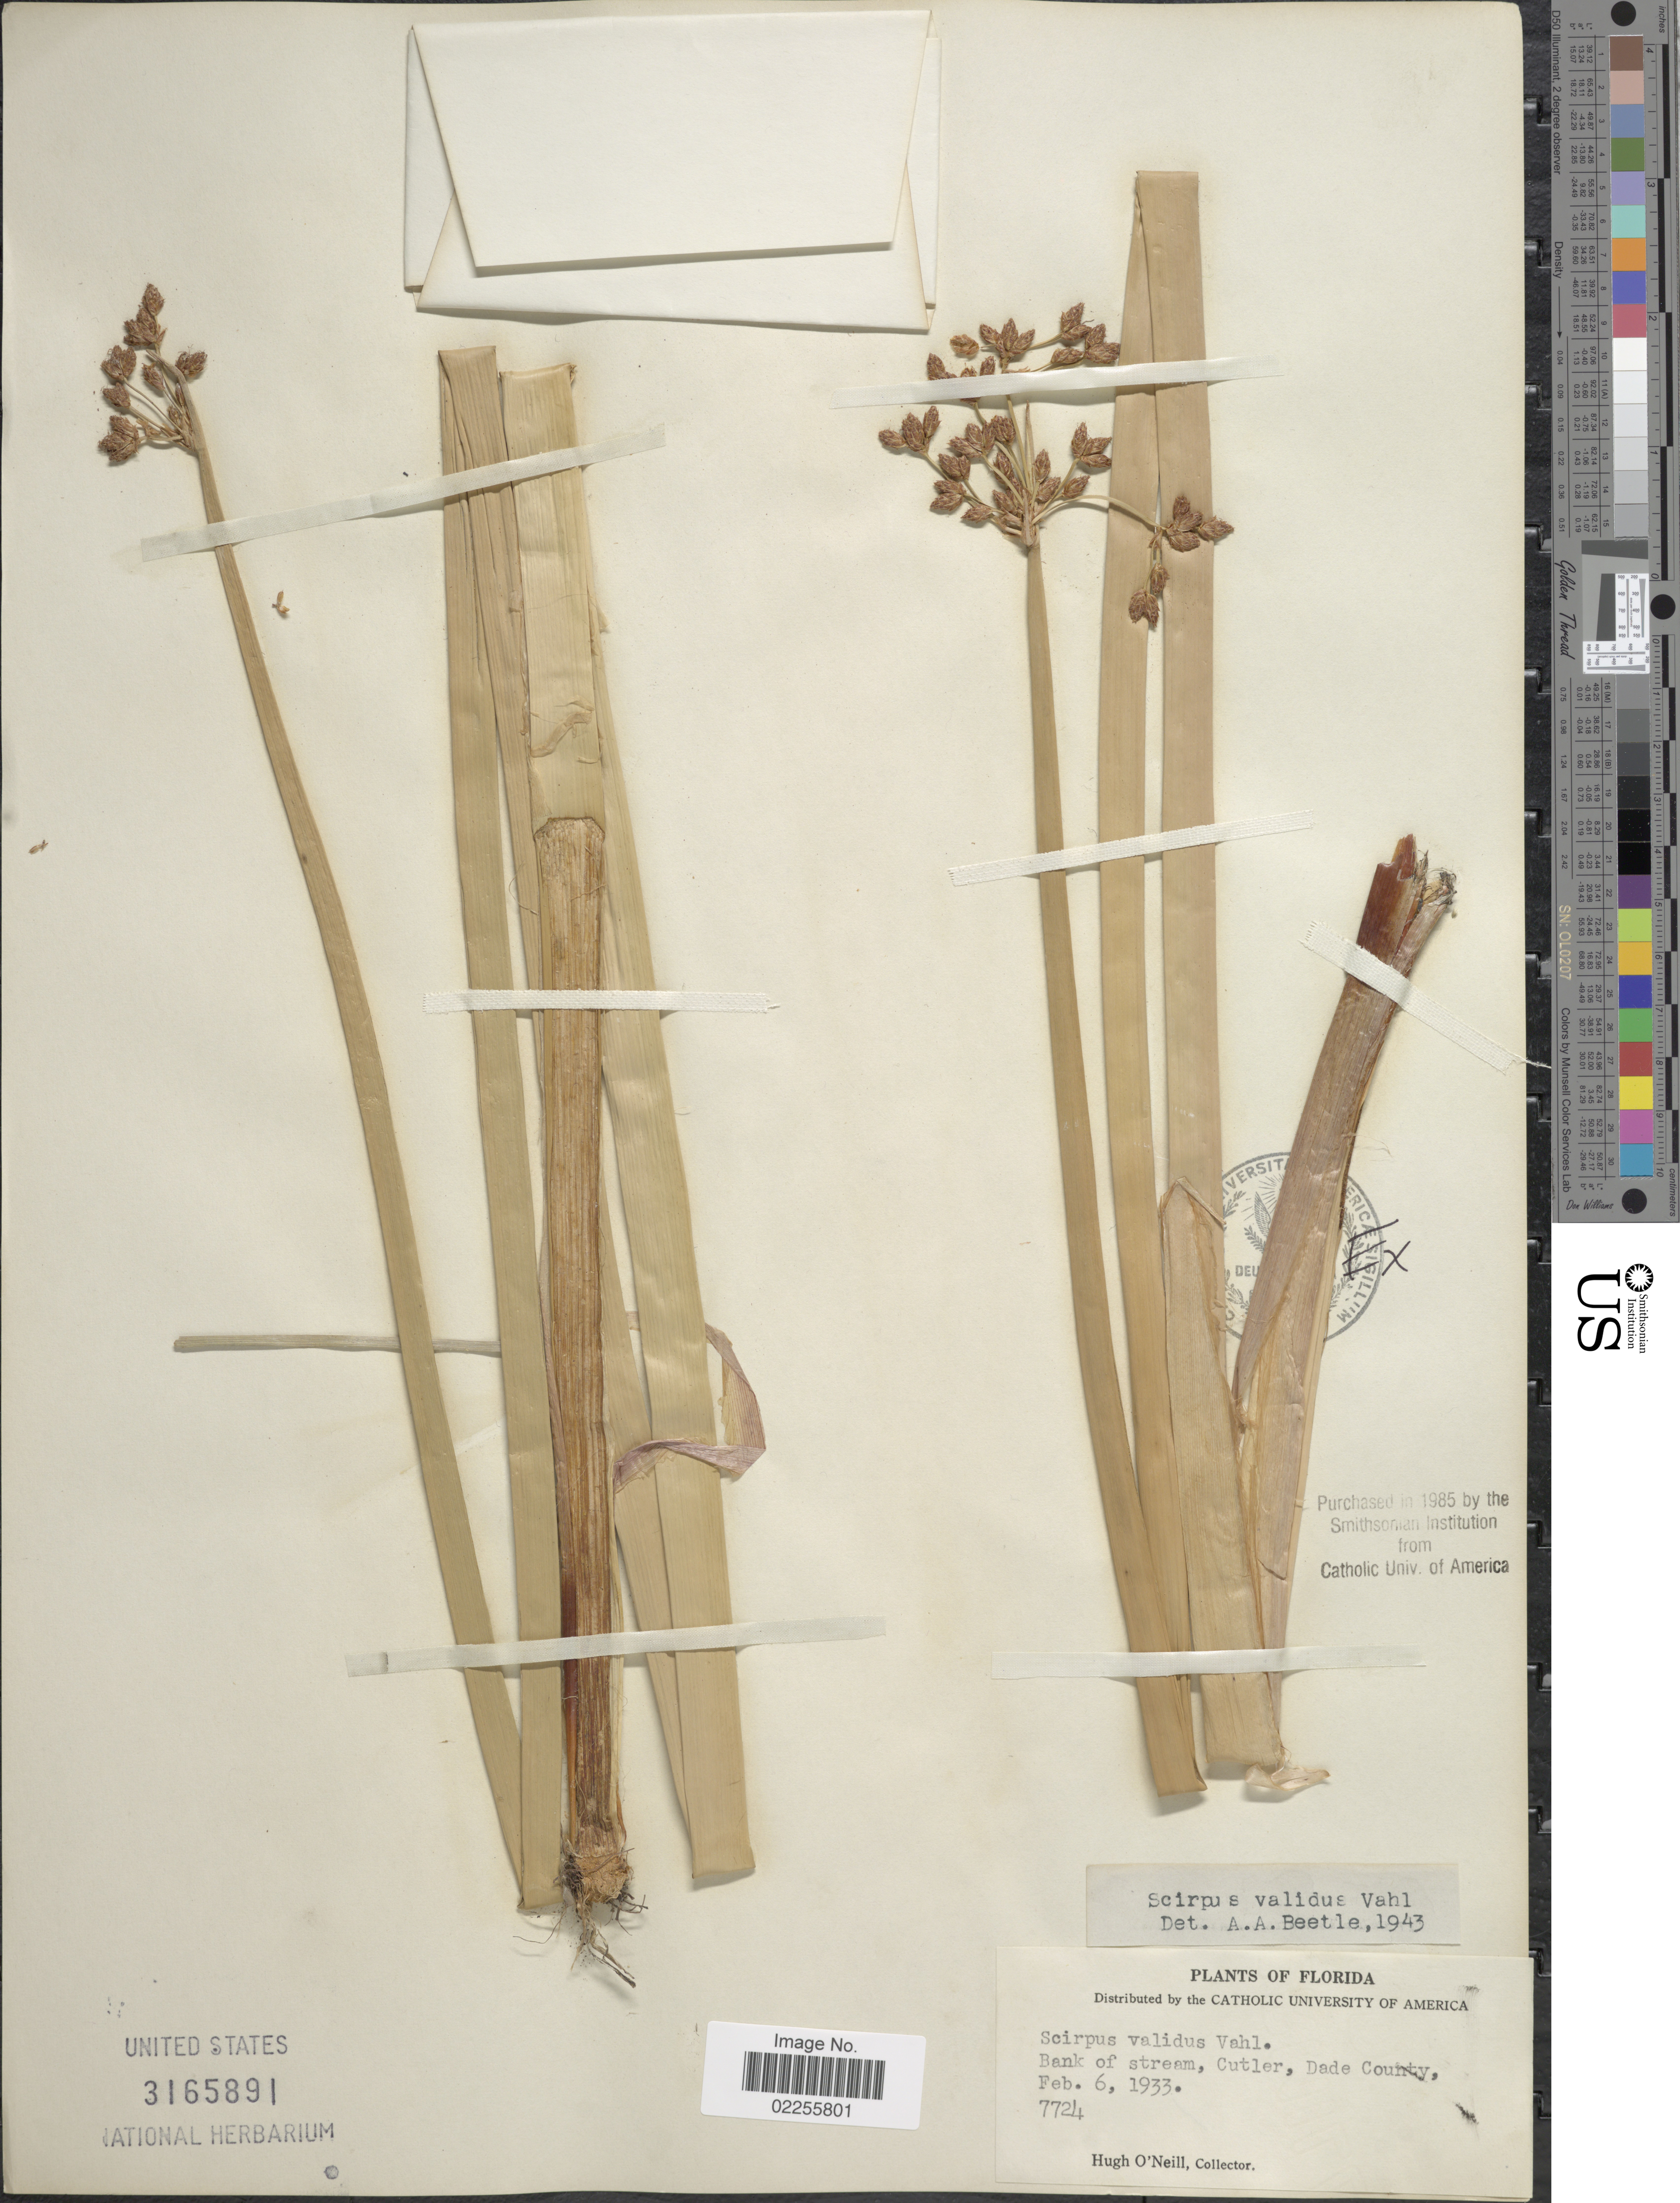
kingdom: Plantae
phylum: Tracheophyta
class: Liliopsida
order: Poales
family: Cyperaceae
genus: Schoenoplectus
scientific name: Schoenoplectus tabernaemontani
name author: (C.C. Gmel.) Palla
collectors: H. O'Neill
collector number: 7724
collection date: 1933-02-06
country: United States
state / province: Florida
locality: Bank of stream, Cutler, Dade County.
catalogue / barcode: US 3165891